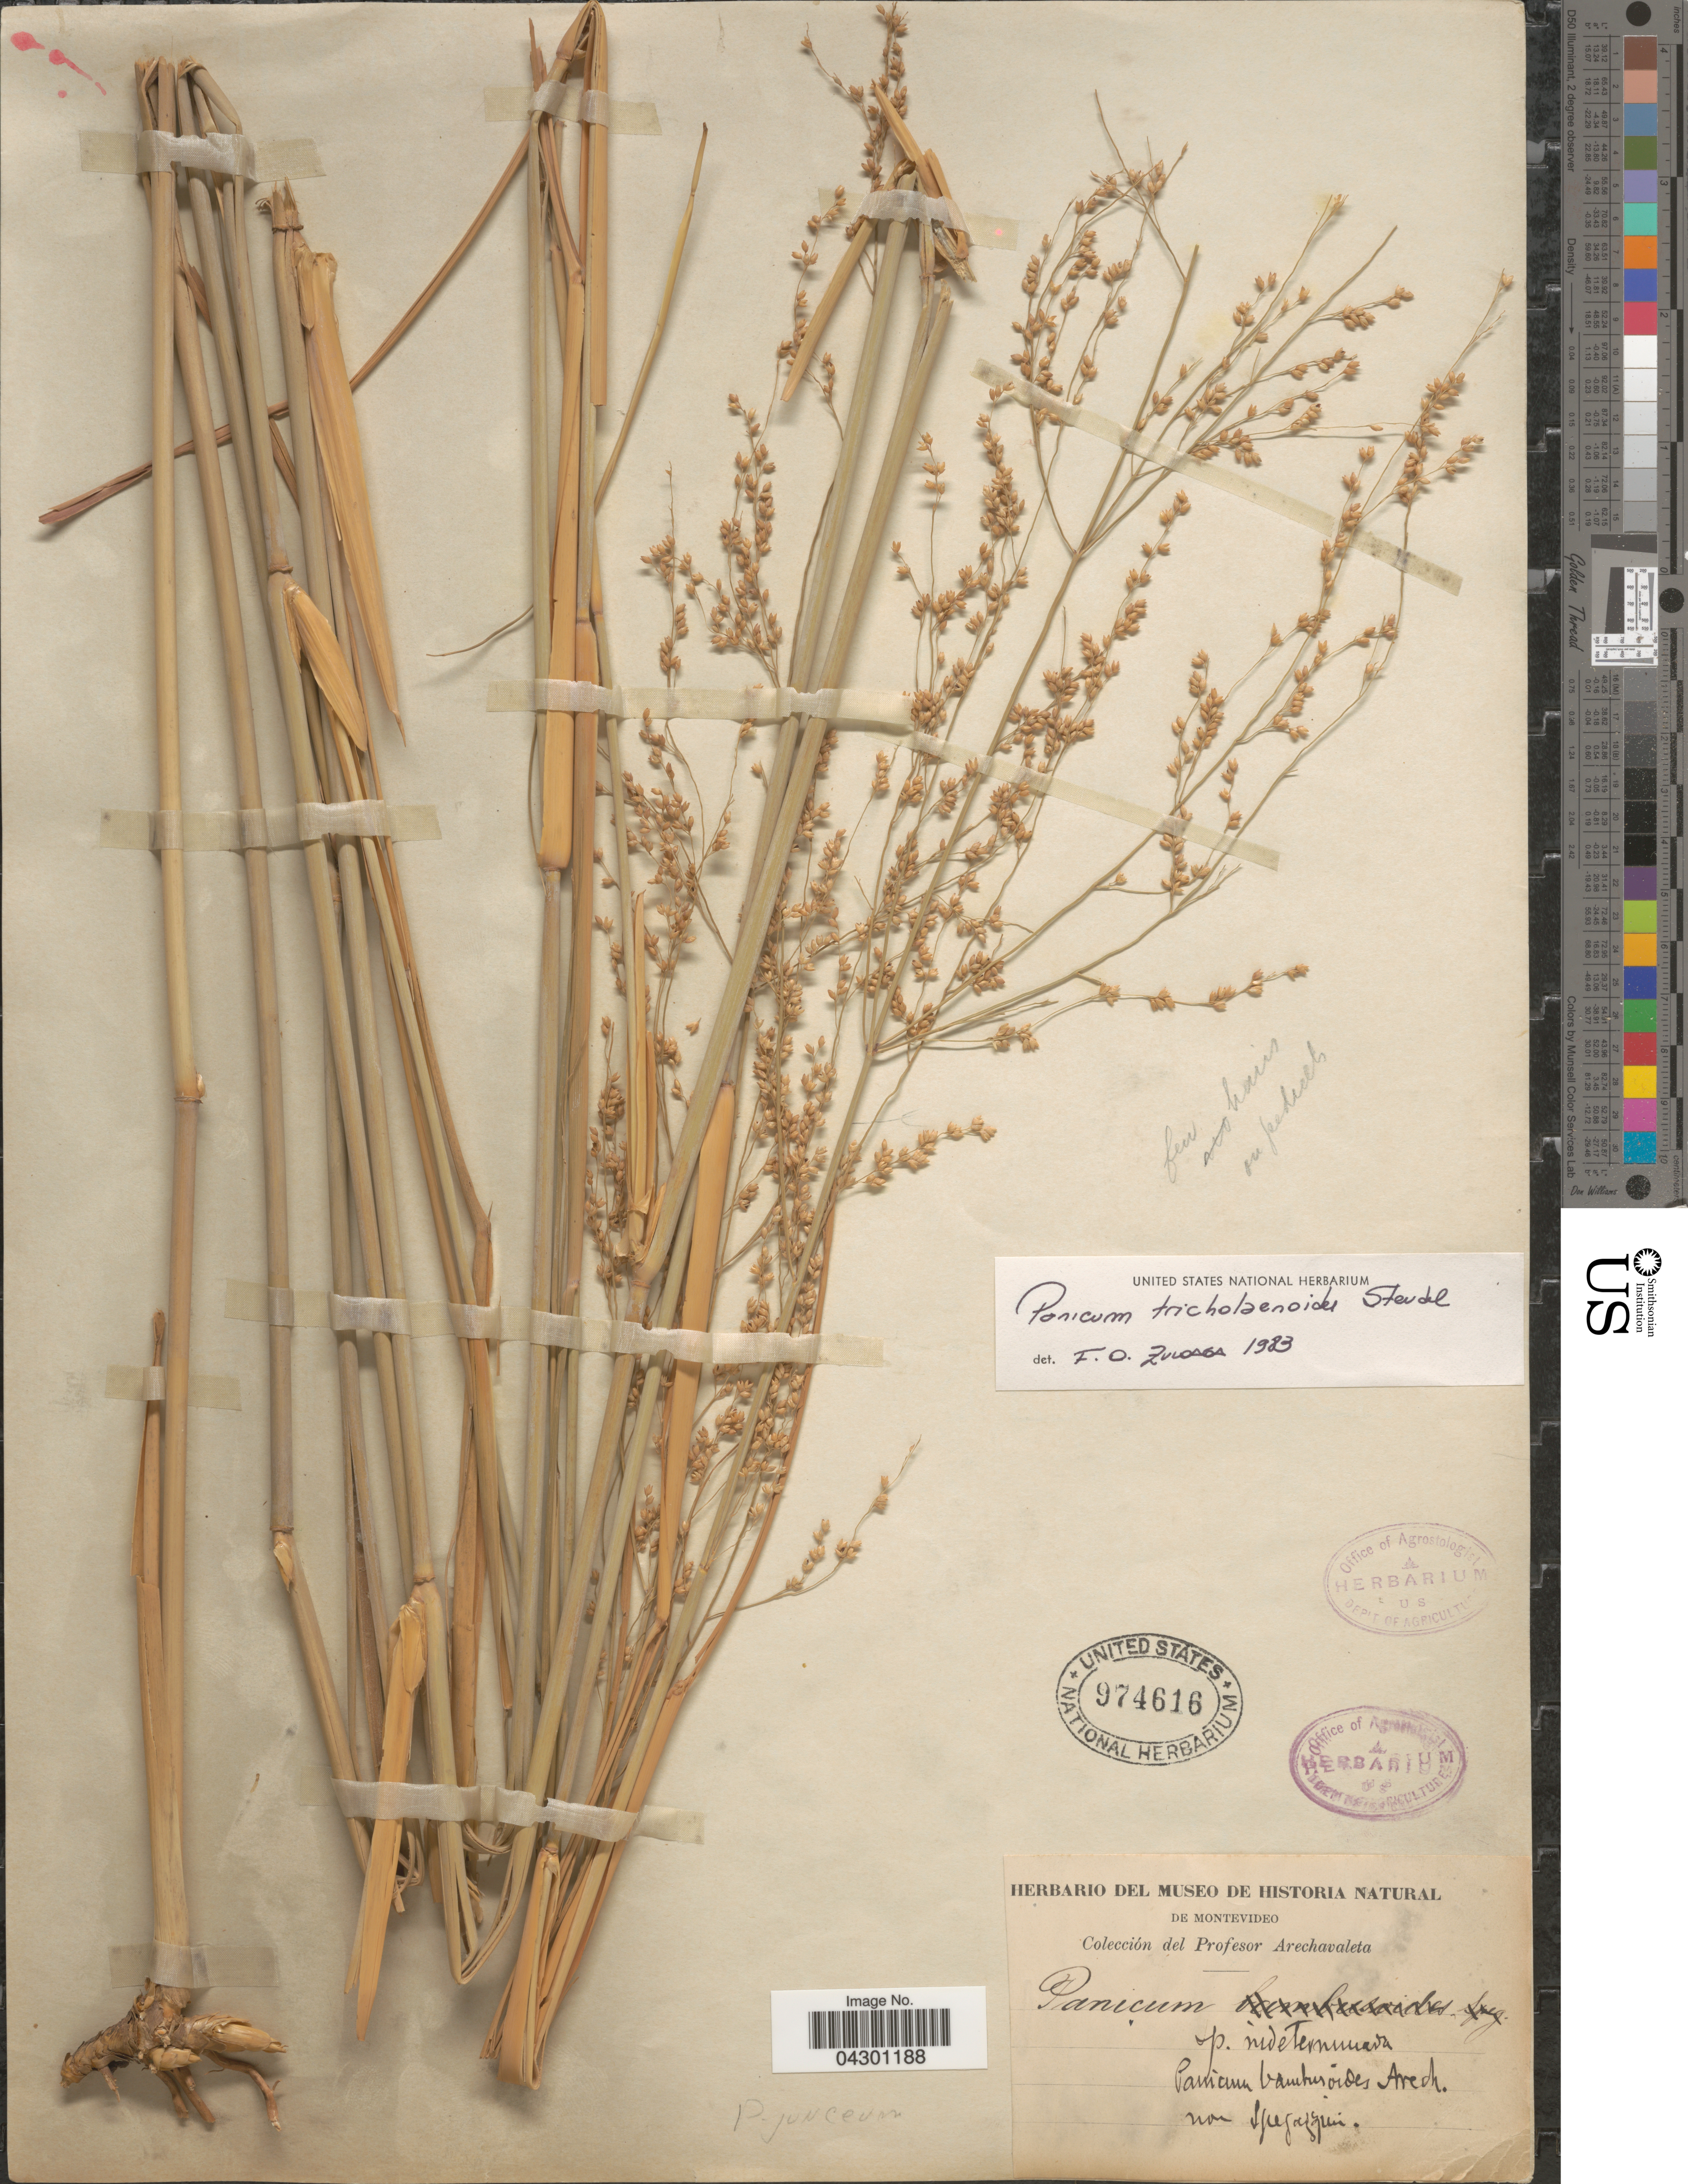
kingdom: Plantae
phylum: Tracheophyta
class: Liliopsida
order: Poales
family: Poaceae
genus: Panicum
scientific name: Panicum tricholaenoides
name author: Steud.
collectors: Arechavaleta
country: Uruguay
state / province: Montevideo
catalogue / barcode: US 974616